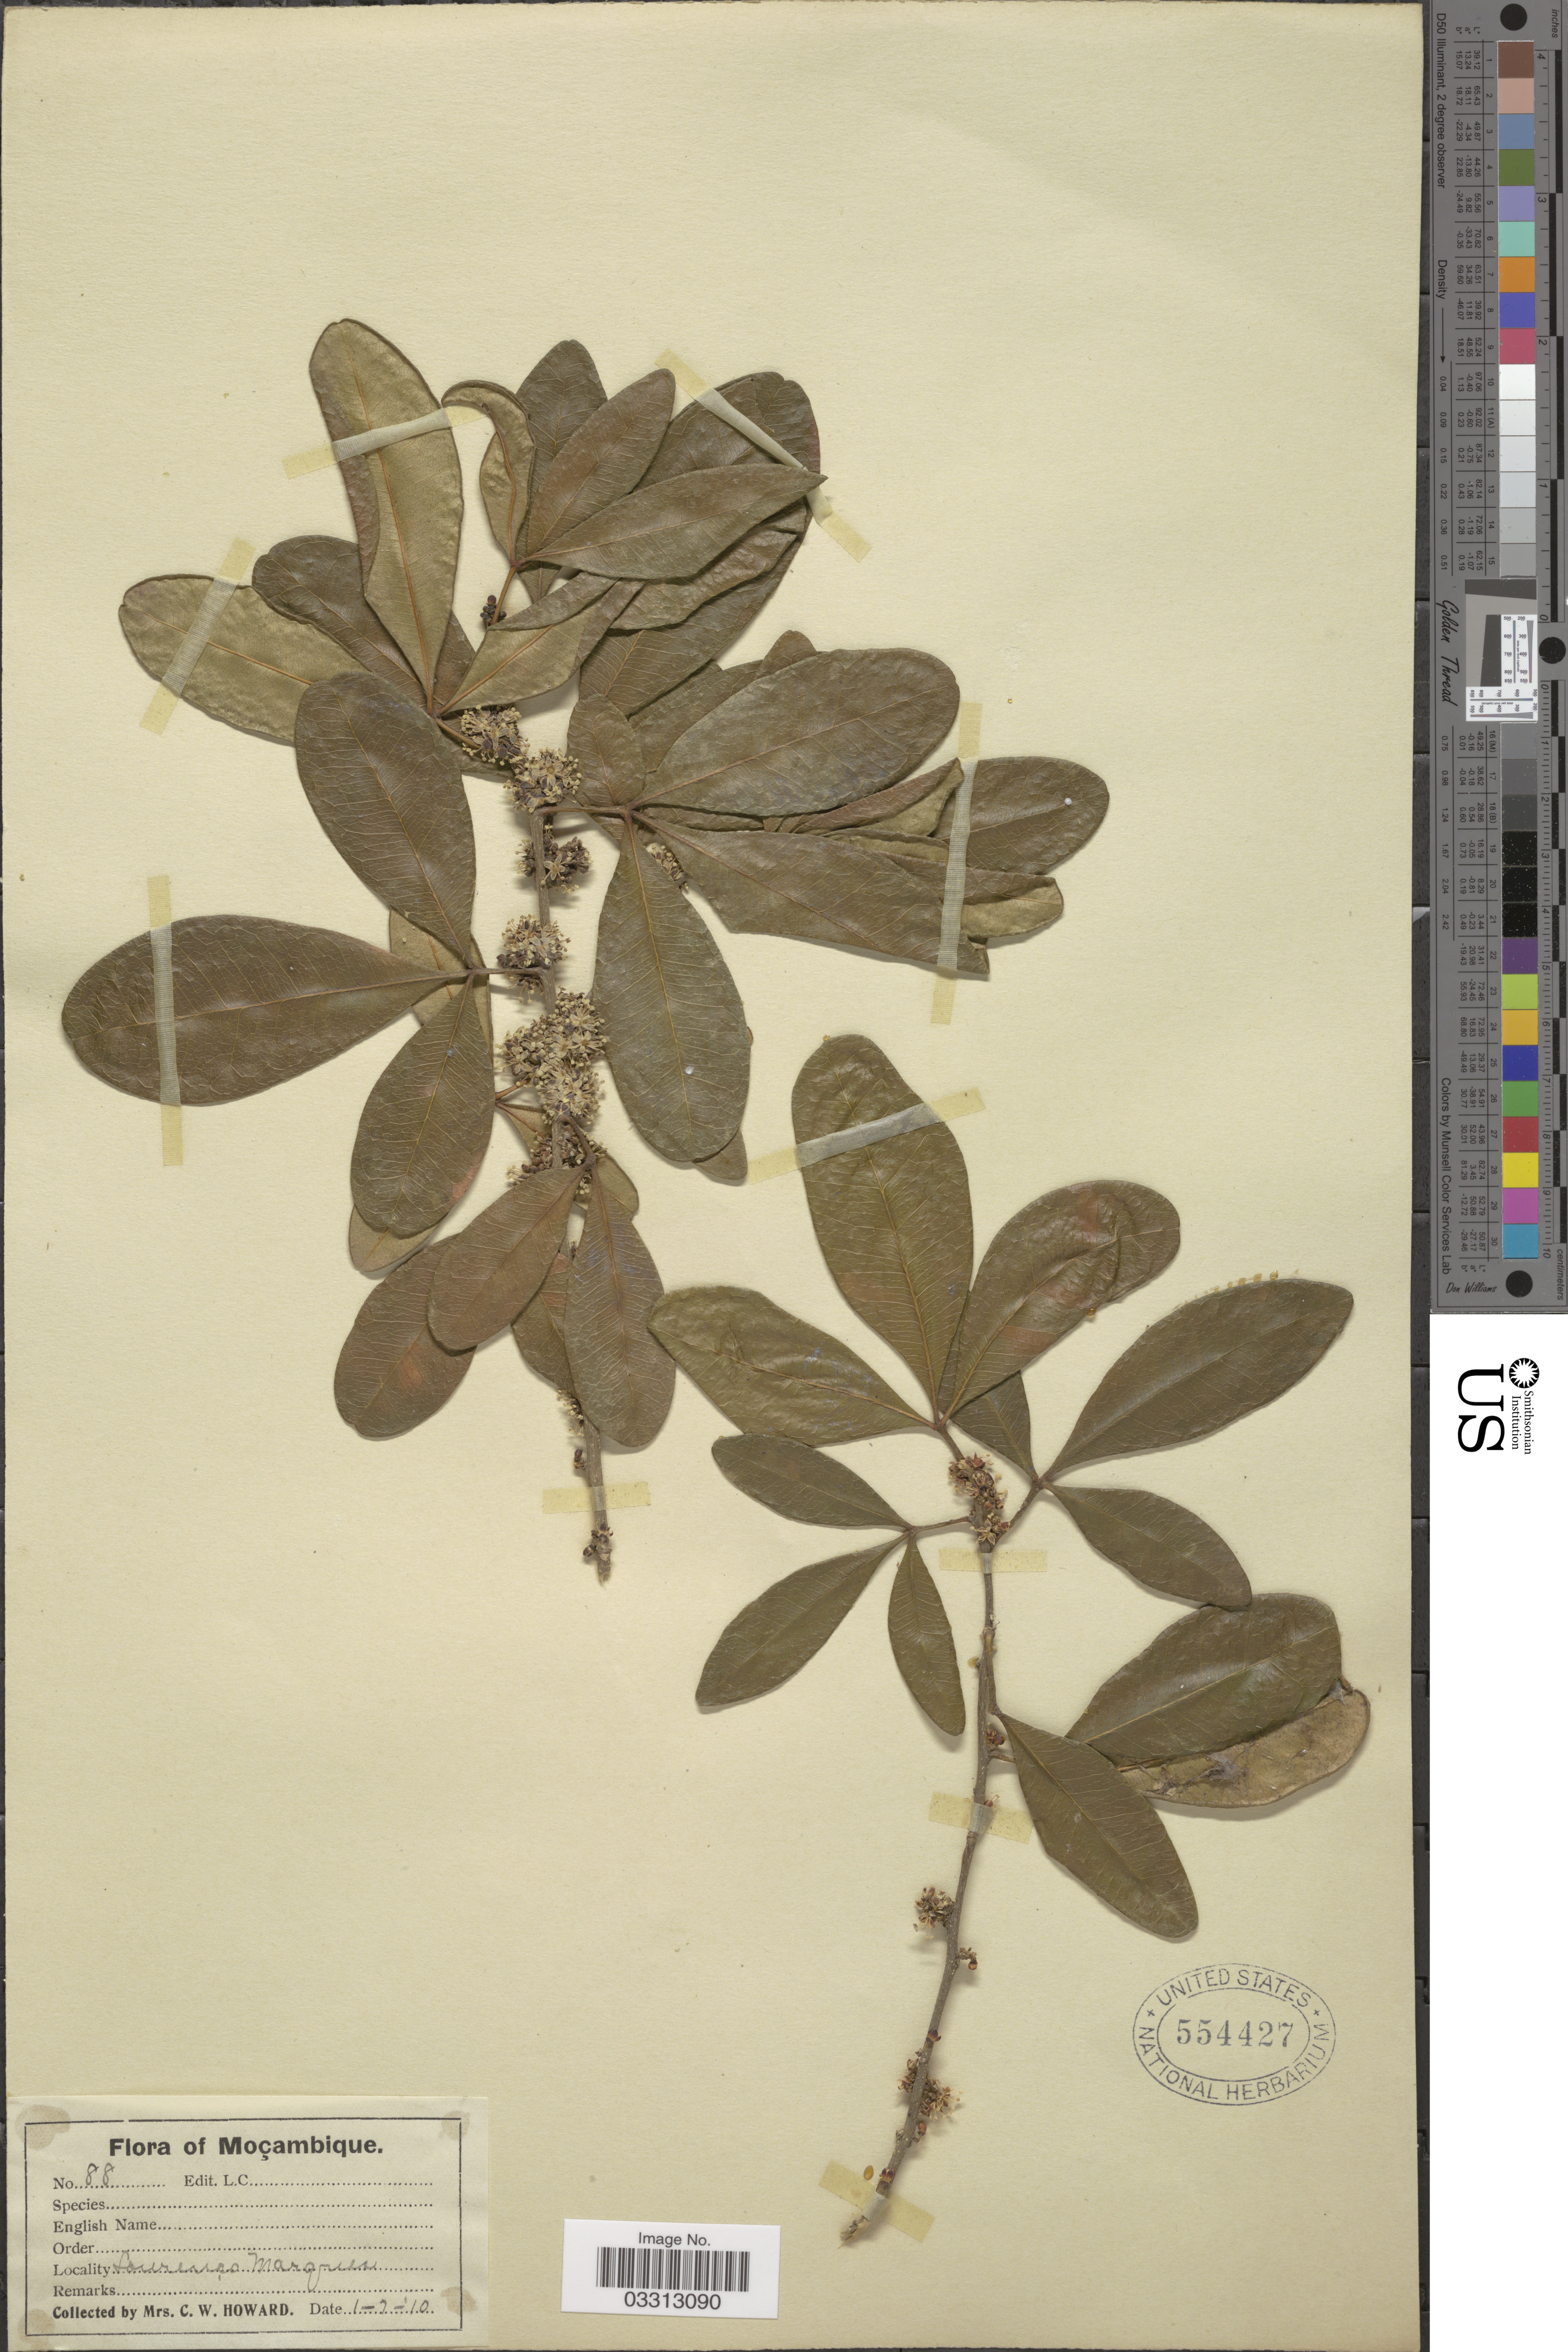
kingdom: Plantae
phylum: Tracheophyta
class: Magnoliopsida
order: Sapindales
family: Rutaceae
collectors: C. W. Howard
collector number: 88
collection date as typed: Transcribed d/m/y: 1/3/10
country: Mozambique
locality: Lourenço Marques.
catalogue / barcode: US 554427